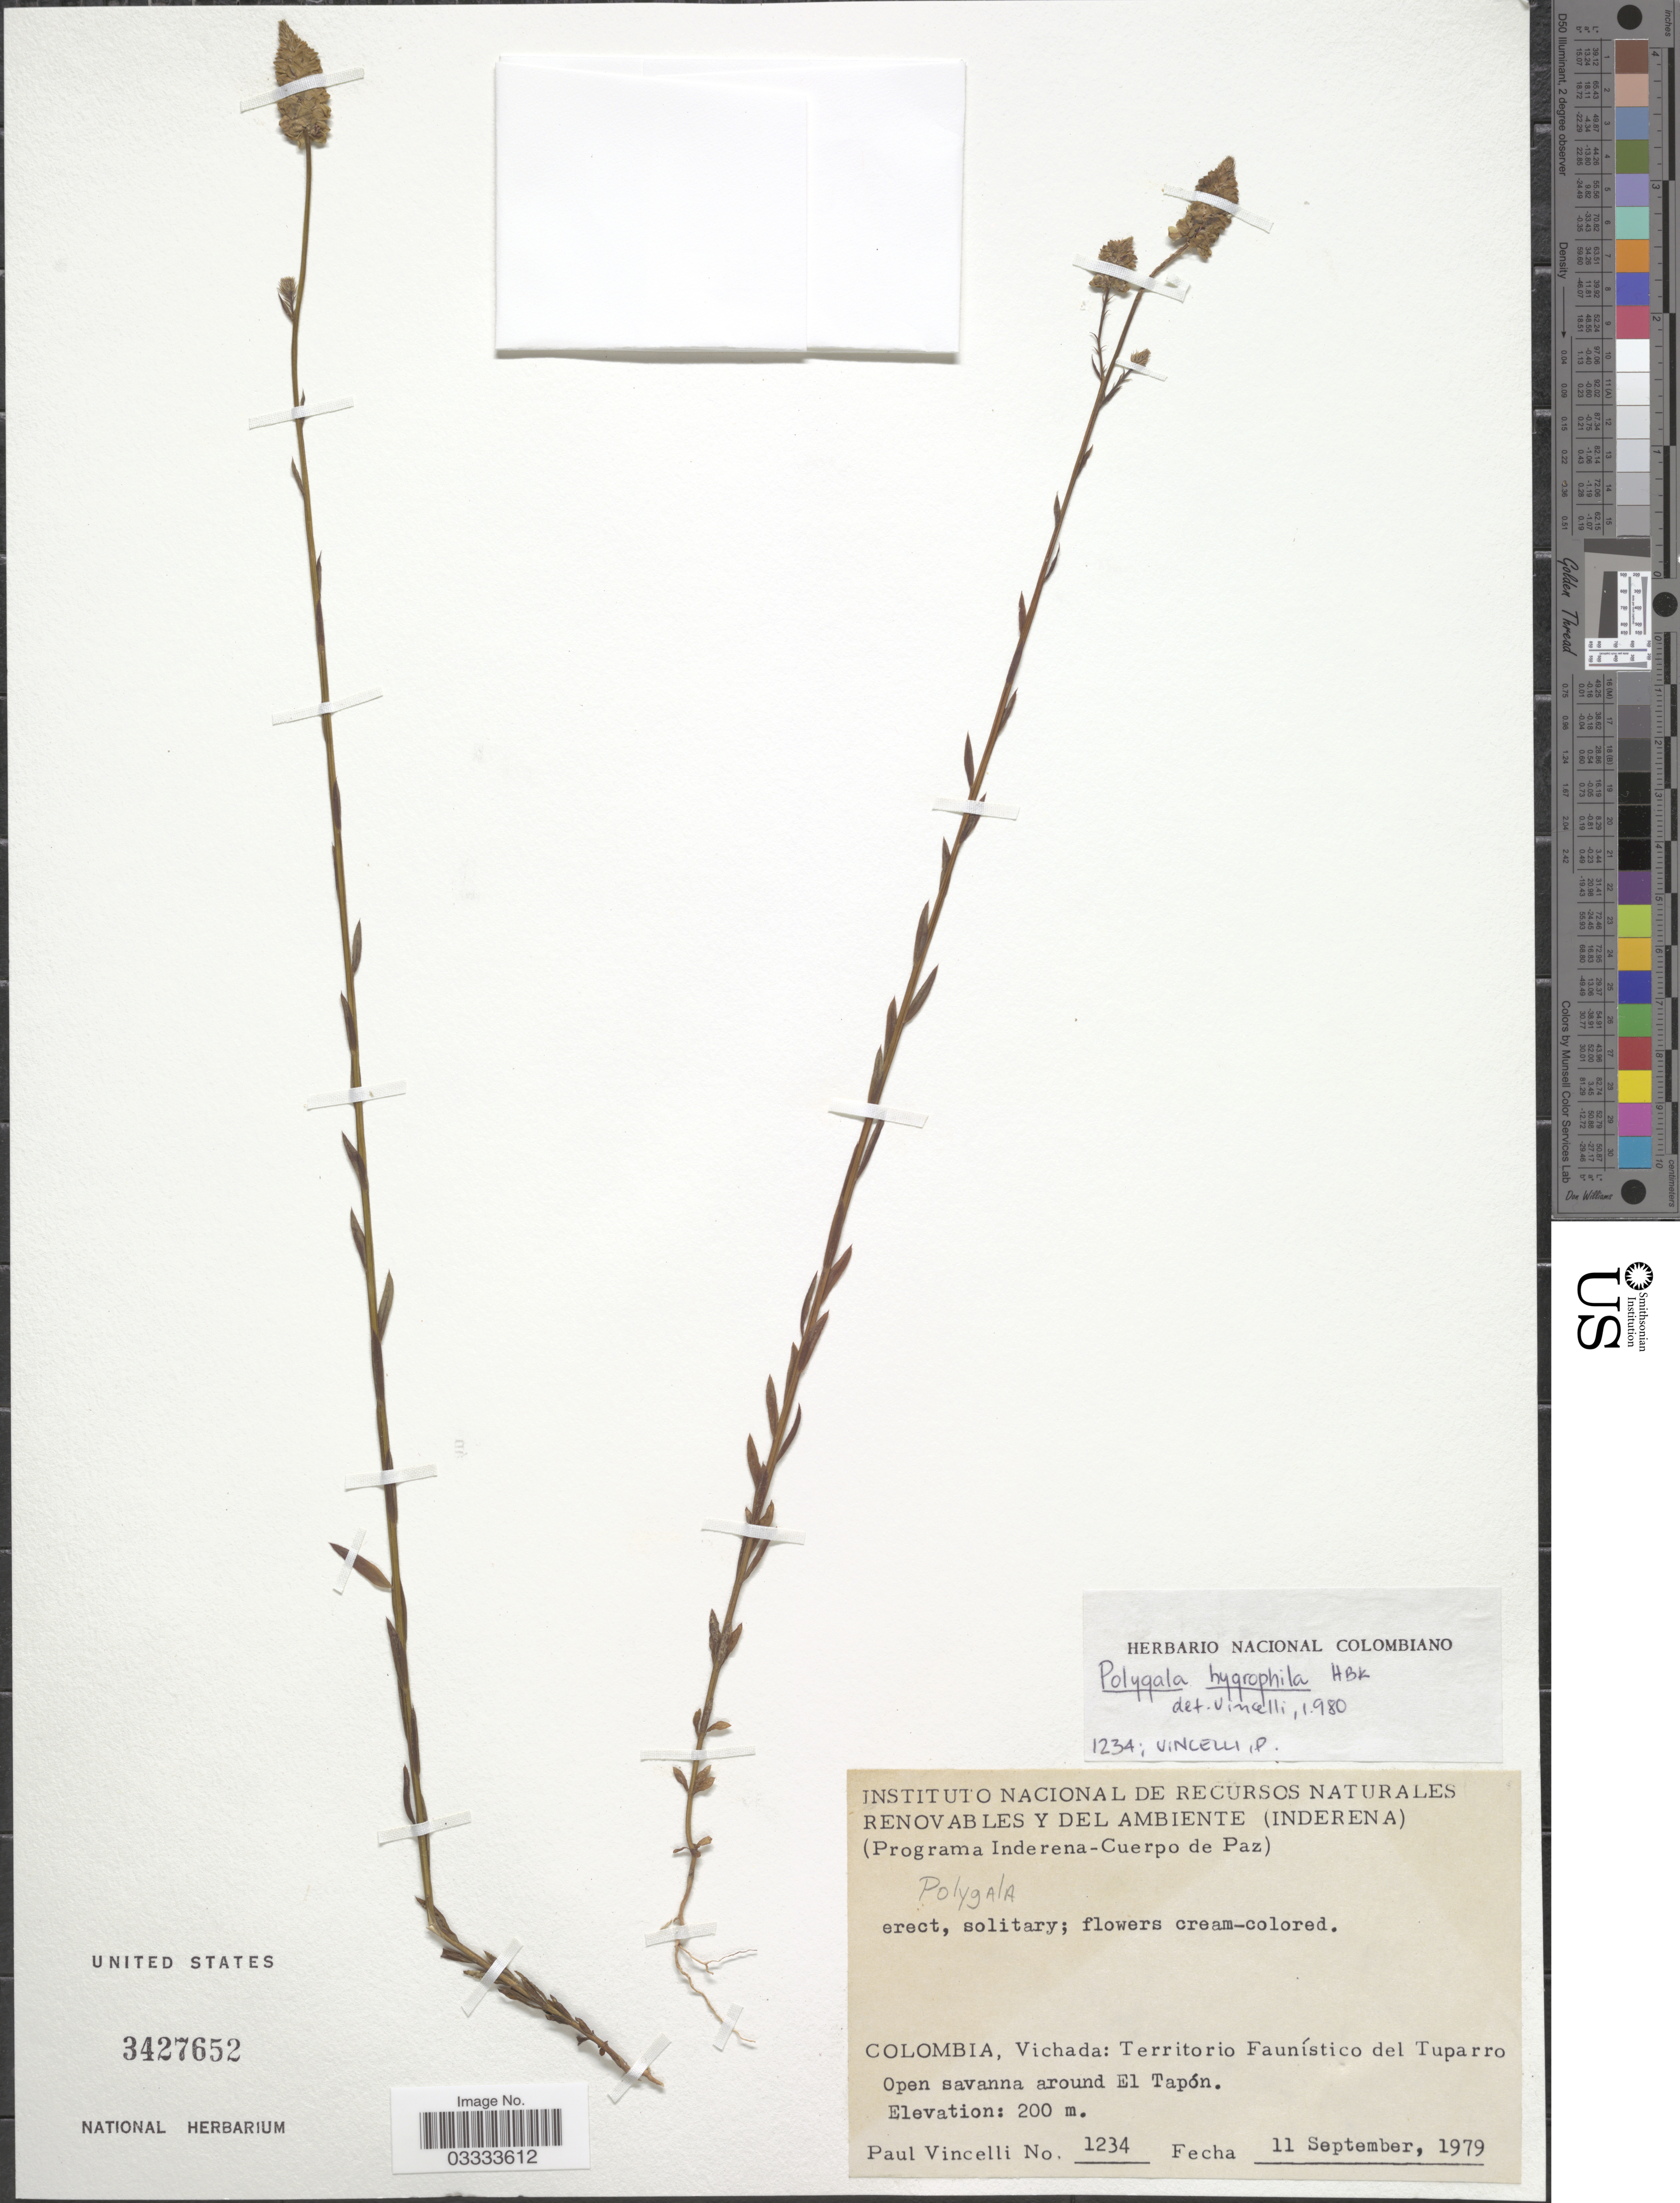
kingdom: Plantae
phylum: Tracheophyta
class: Magnoliopsida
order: Fabales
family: Polygalaceae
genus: Polygala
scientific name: Polygala hygrophila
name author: Kunth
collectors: P. Vincelli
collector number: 1234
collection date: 1979-09-11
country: Colombia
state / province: Vichada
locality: Territorio Faunístico del Tuparro. Open savanna around El Tapón.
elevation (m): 200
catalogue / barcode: US 3427652